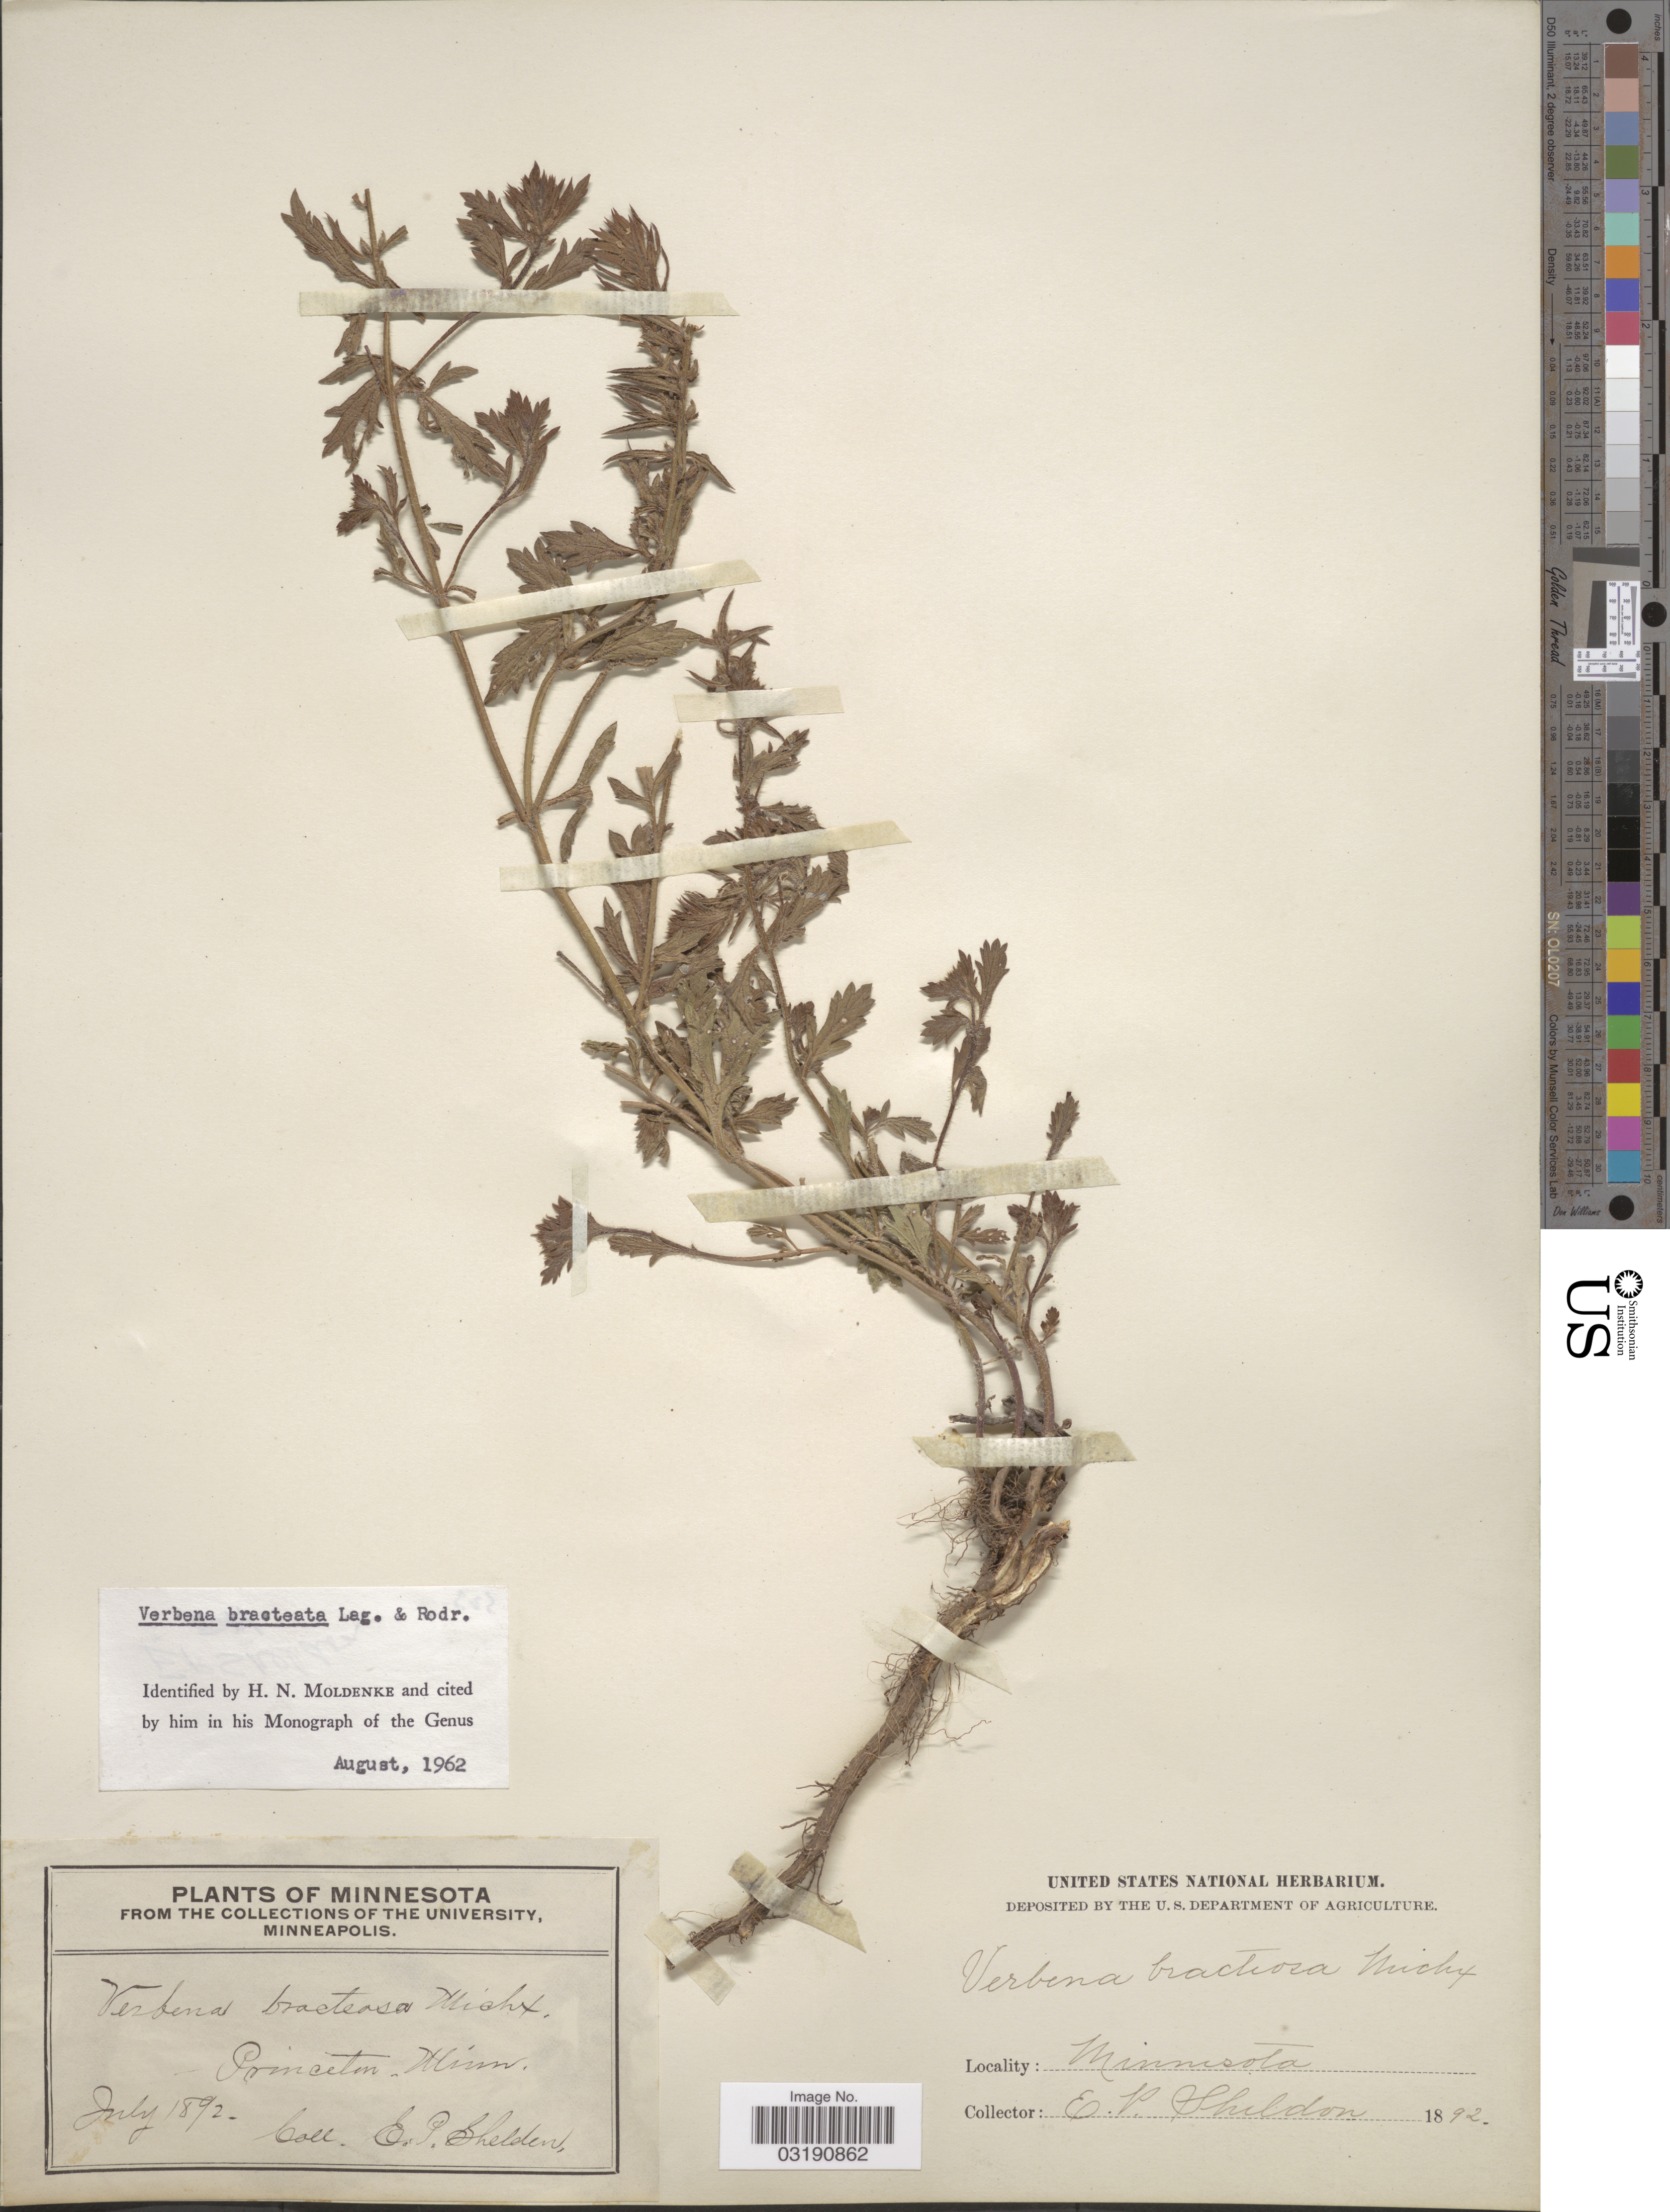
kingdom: Plantae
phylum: Tracheophyta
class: Magnoliopsida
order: Lamiales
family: Verbenaceae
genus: Verbena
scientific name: Verbena bracteata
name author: Cav. ex Lag. & Rodr.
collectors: E. P. Sheldon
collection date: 1892-07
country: United States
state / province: Minnesota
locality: Princeton.